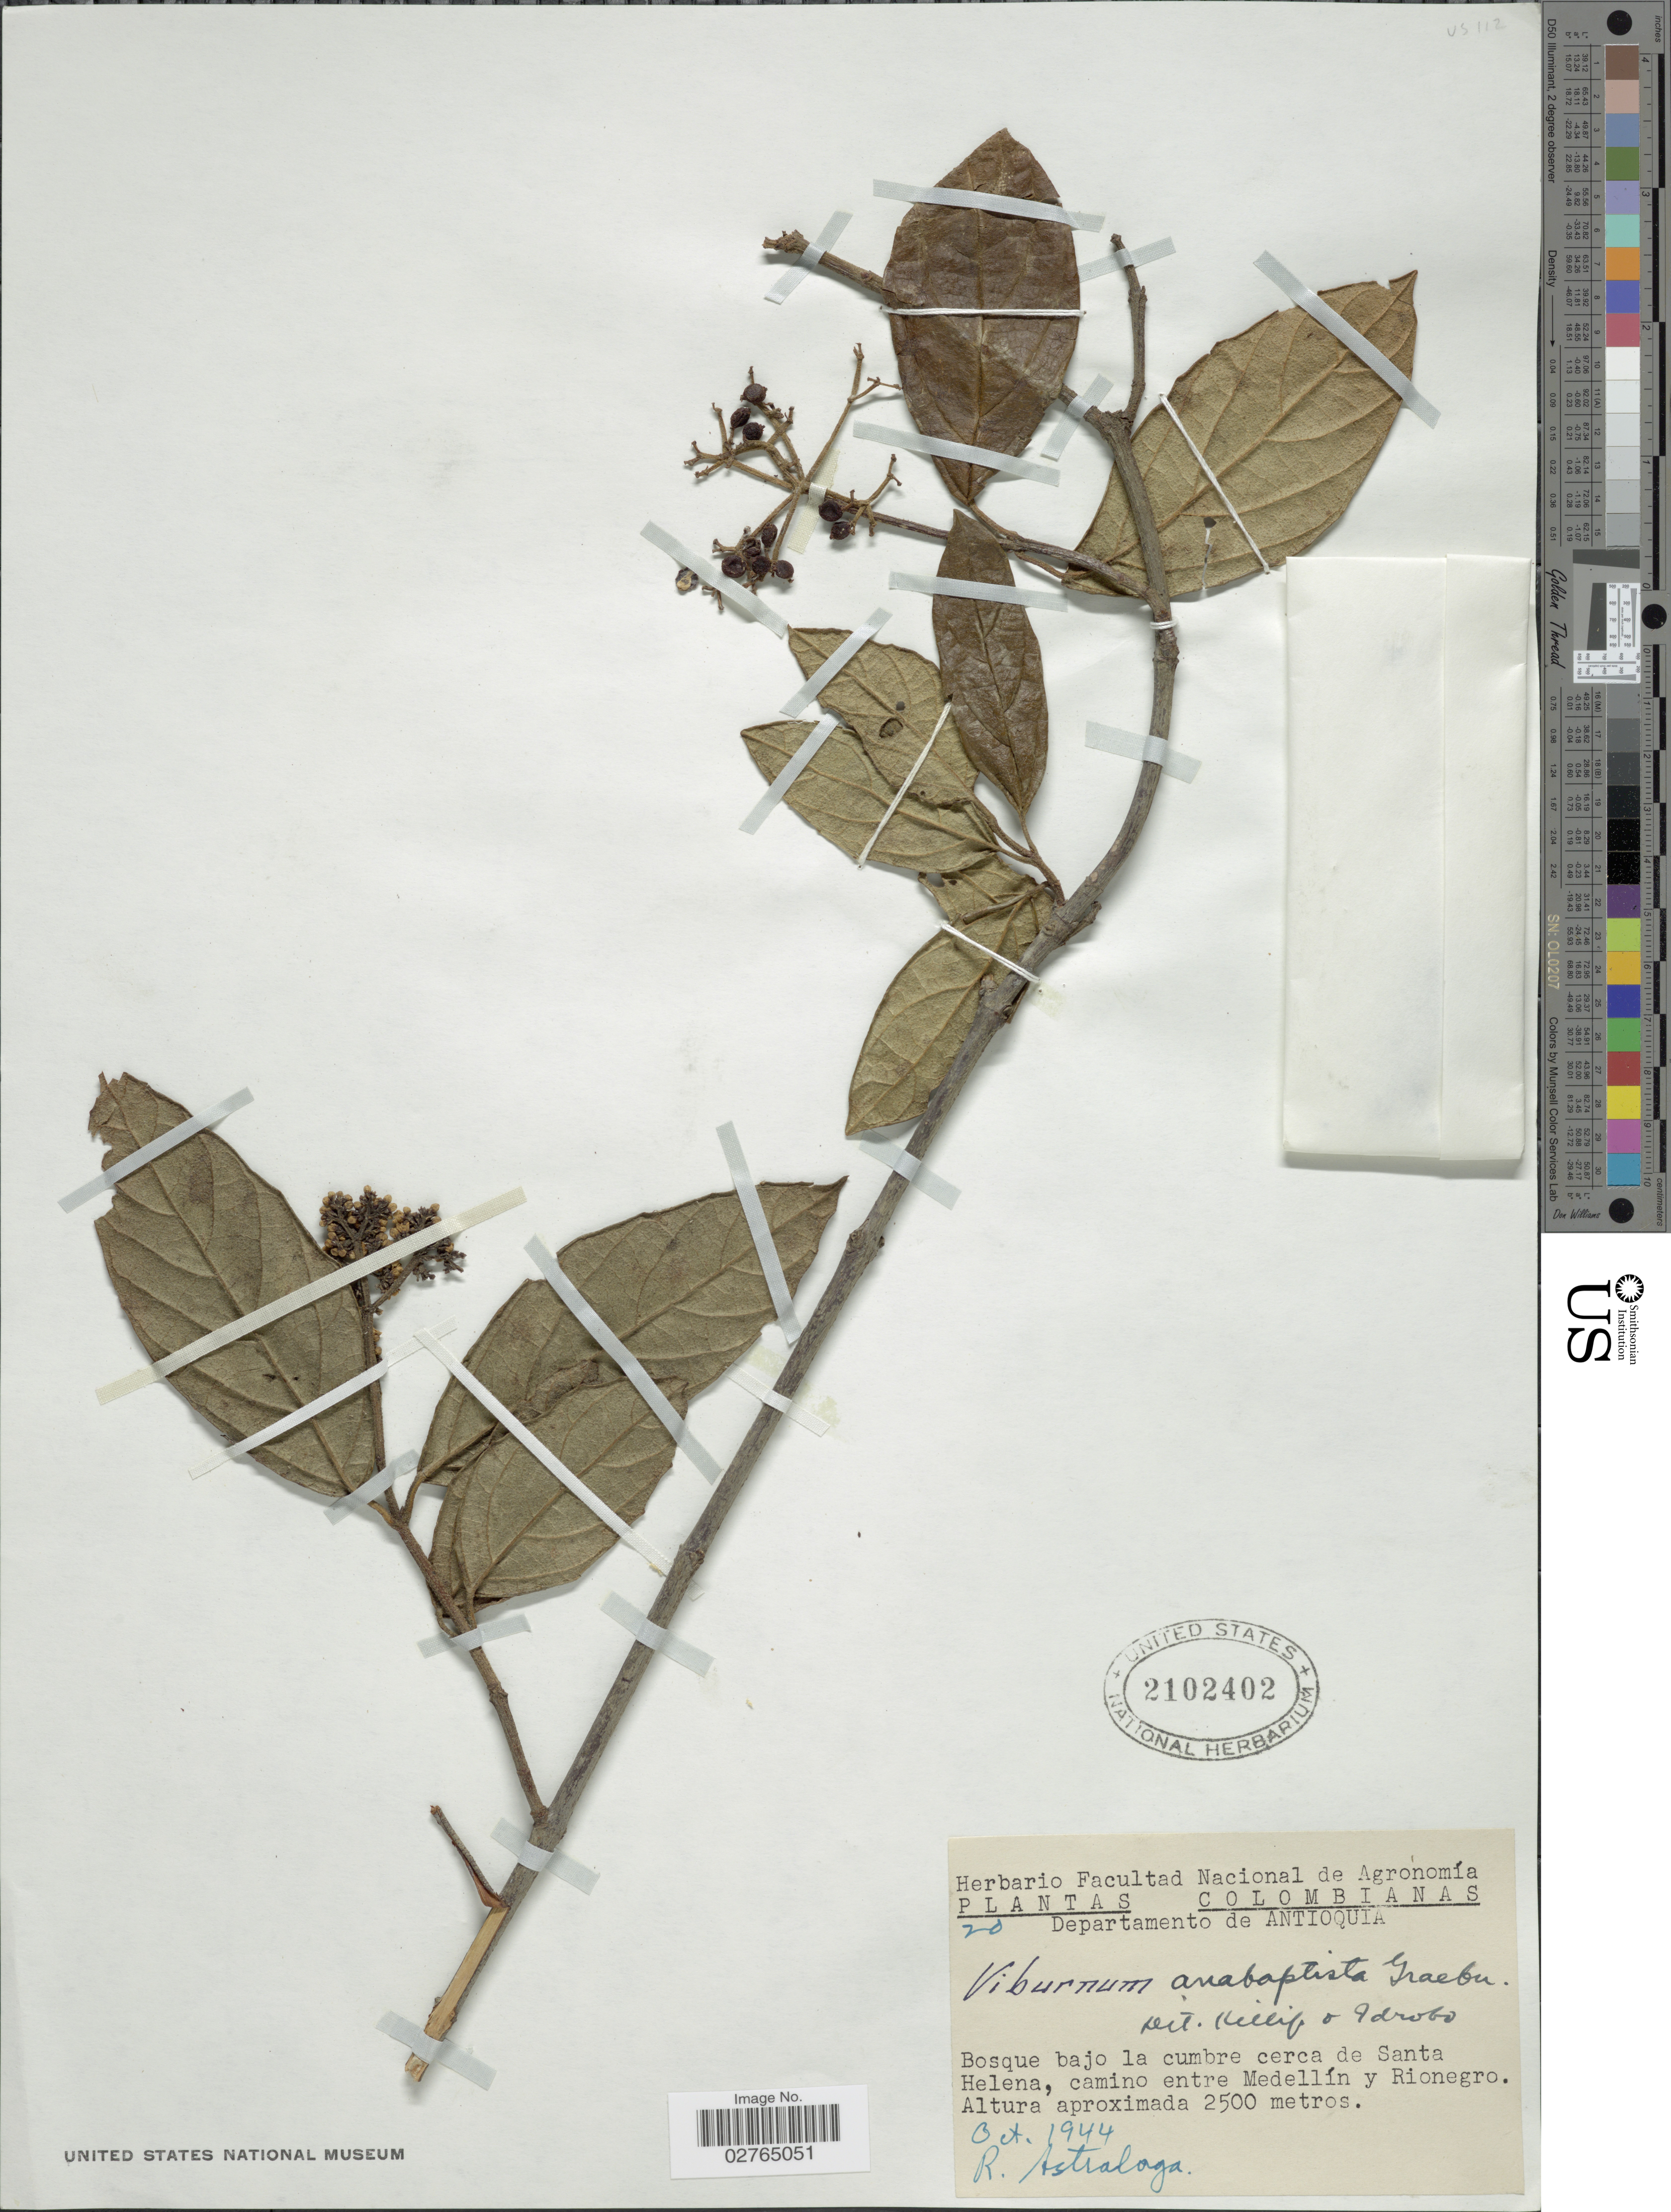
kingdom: Plantae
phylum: Tracheophyta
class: Magnoliopsida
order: Dipsacales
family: Viburnaceae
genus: Viburnum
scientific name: Viburnum anabaptista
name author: Graebn.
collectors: R. Astralaga R.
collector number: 20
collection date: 1944-10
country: Colombia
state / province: Antioquia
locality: Departamento de Antioquia. Bosque bajo la cumbre cerca de Santa Helena, camino entre Medellín y Rionegro.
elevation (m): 2500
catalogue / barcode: US 2102402